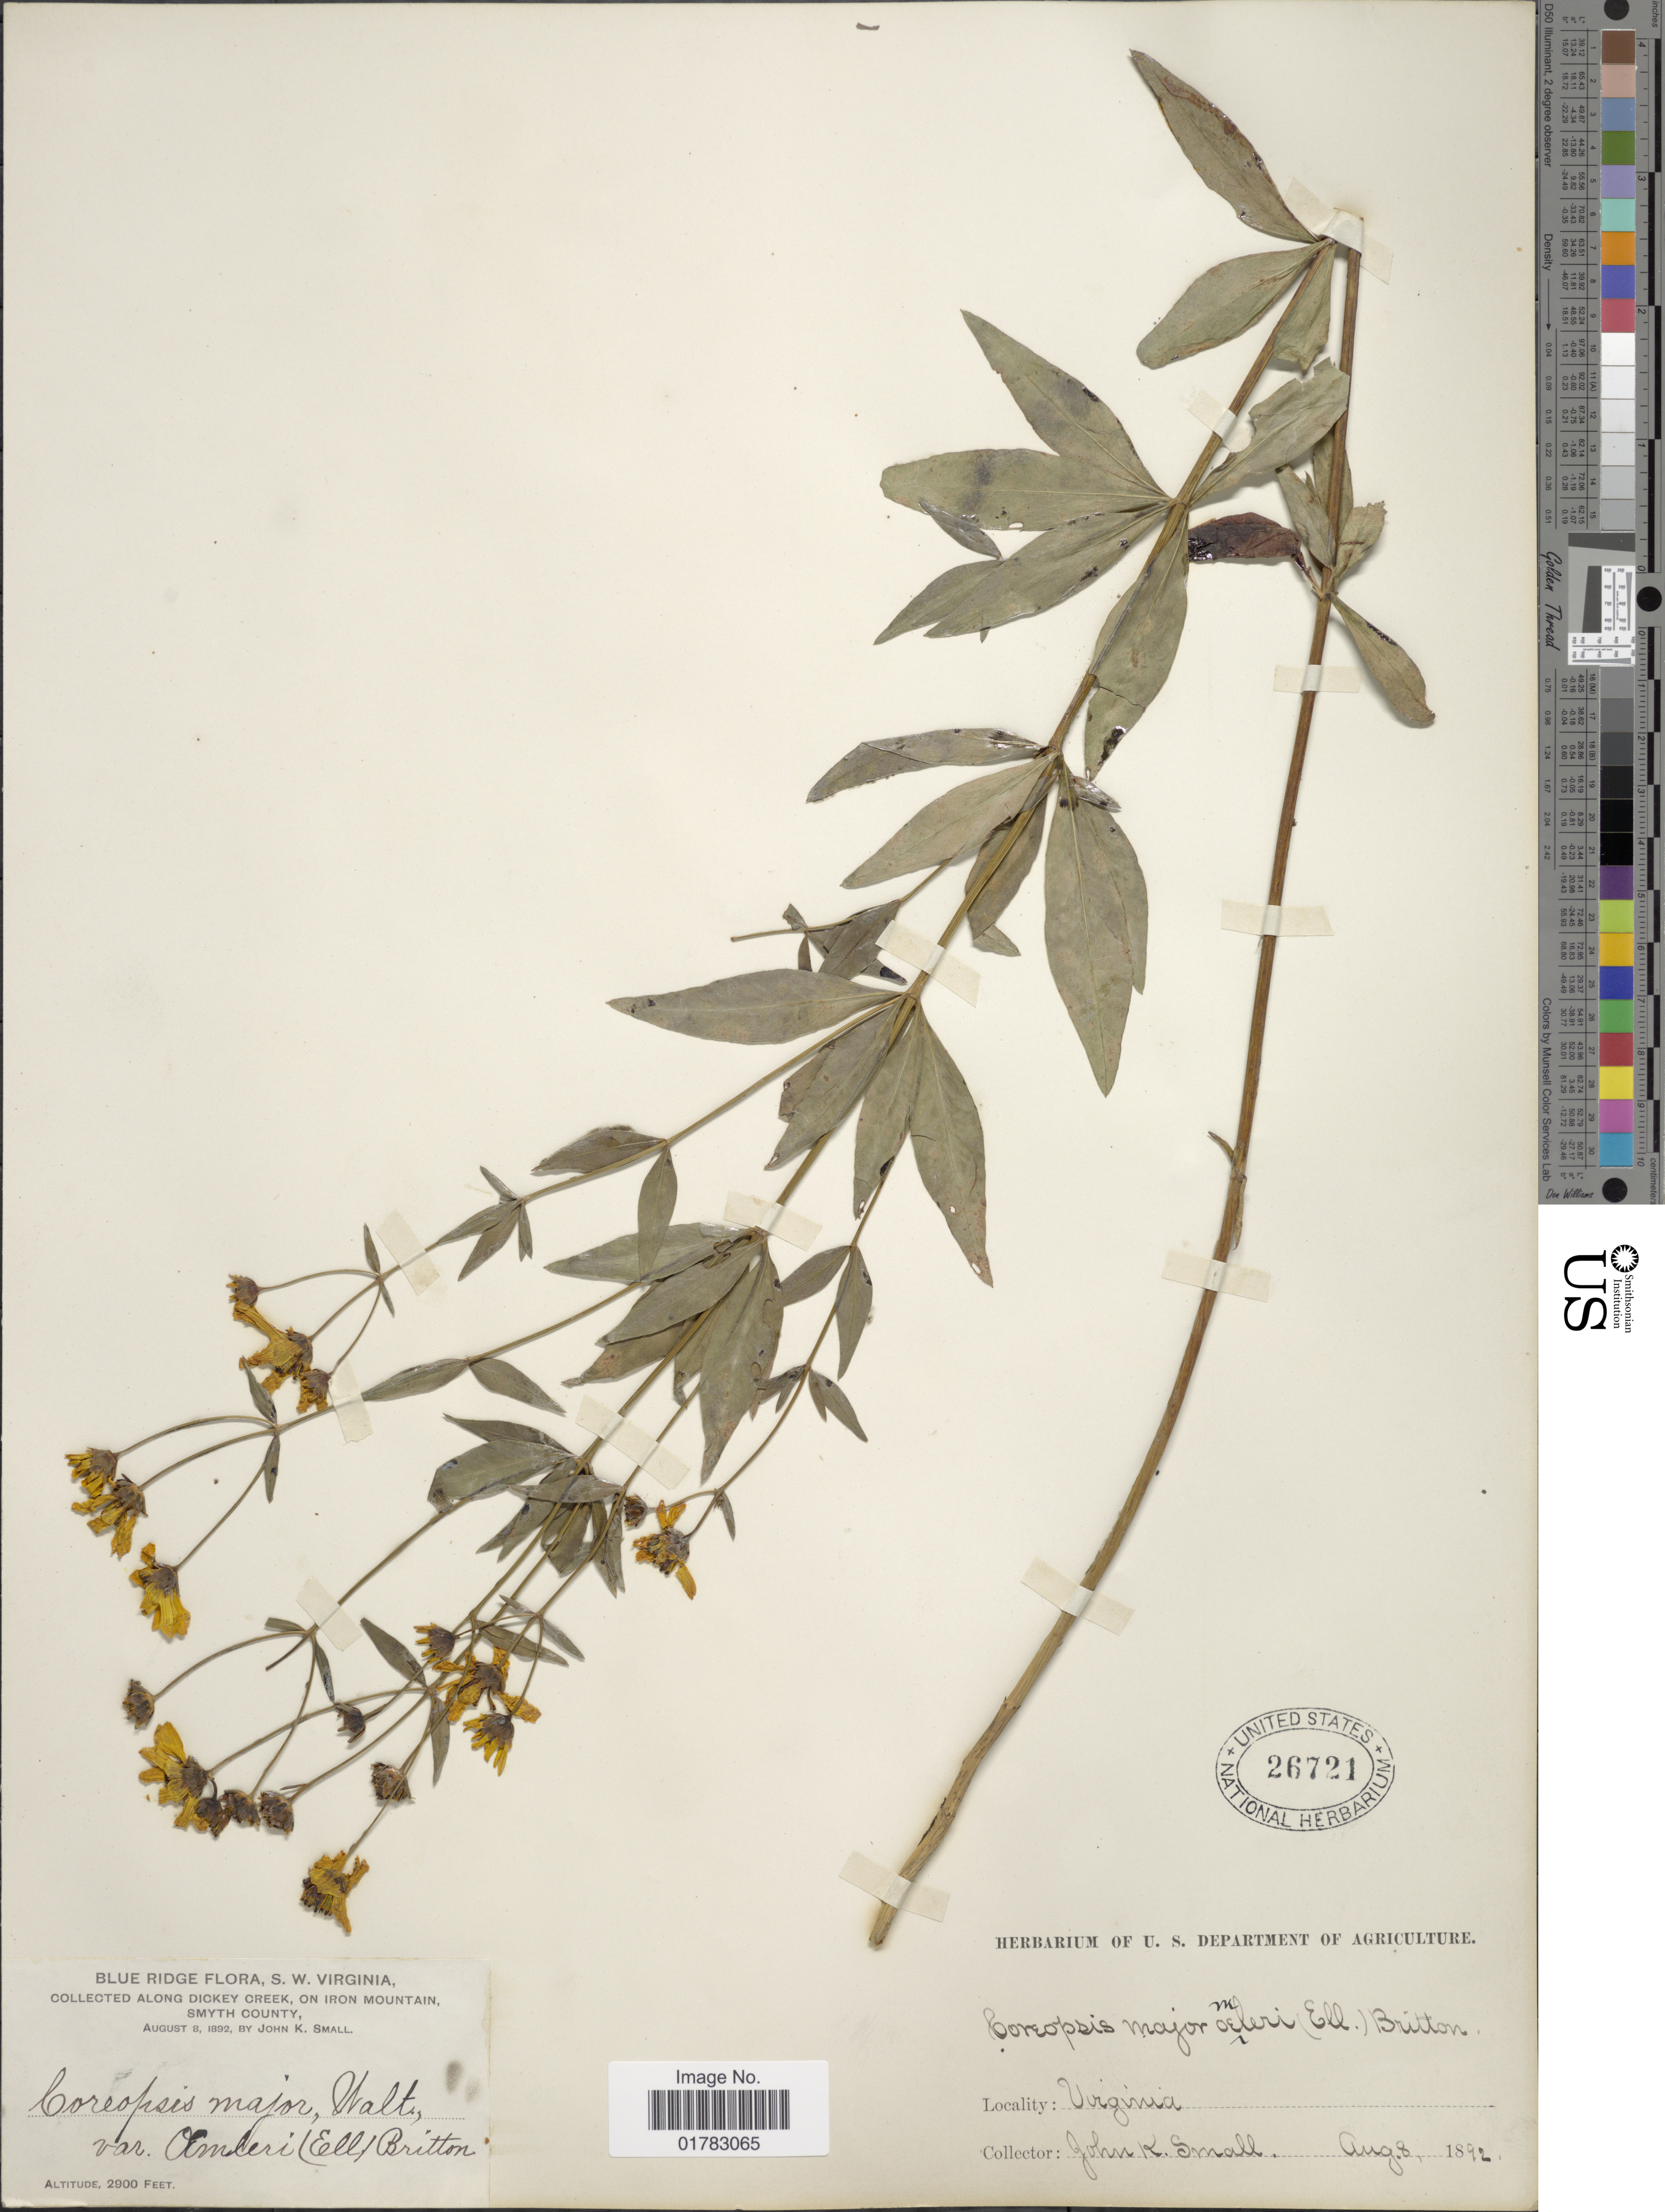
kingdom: Plantae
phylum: Tracheophyta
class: Magnoliopsida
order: Asterales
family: Asteraceae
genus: Coreopsis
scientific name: Coreopsis major var. stellata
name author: (Nutt.) Torr. & A. Gray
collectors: J. K. Small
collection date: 1892-08-08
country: United States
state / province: Virginia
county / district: Smyth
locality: Blue Ridge, S.W. Virginia, Dickey Creek, on Iron Mountain,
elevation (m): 884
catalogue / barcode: US 26721